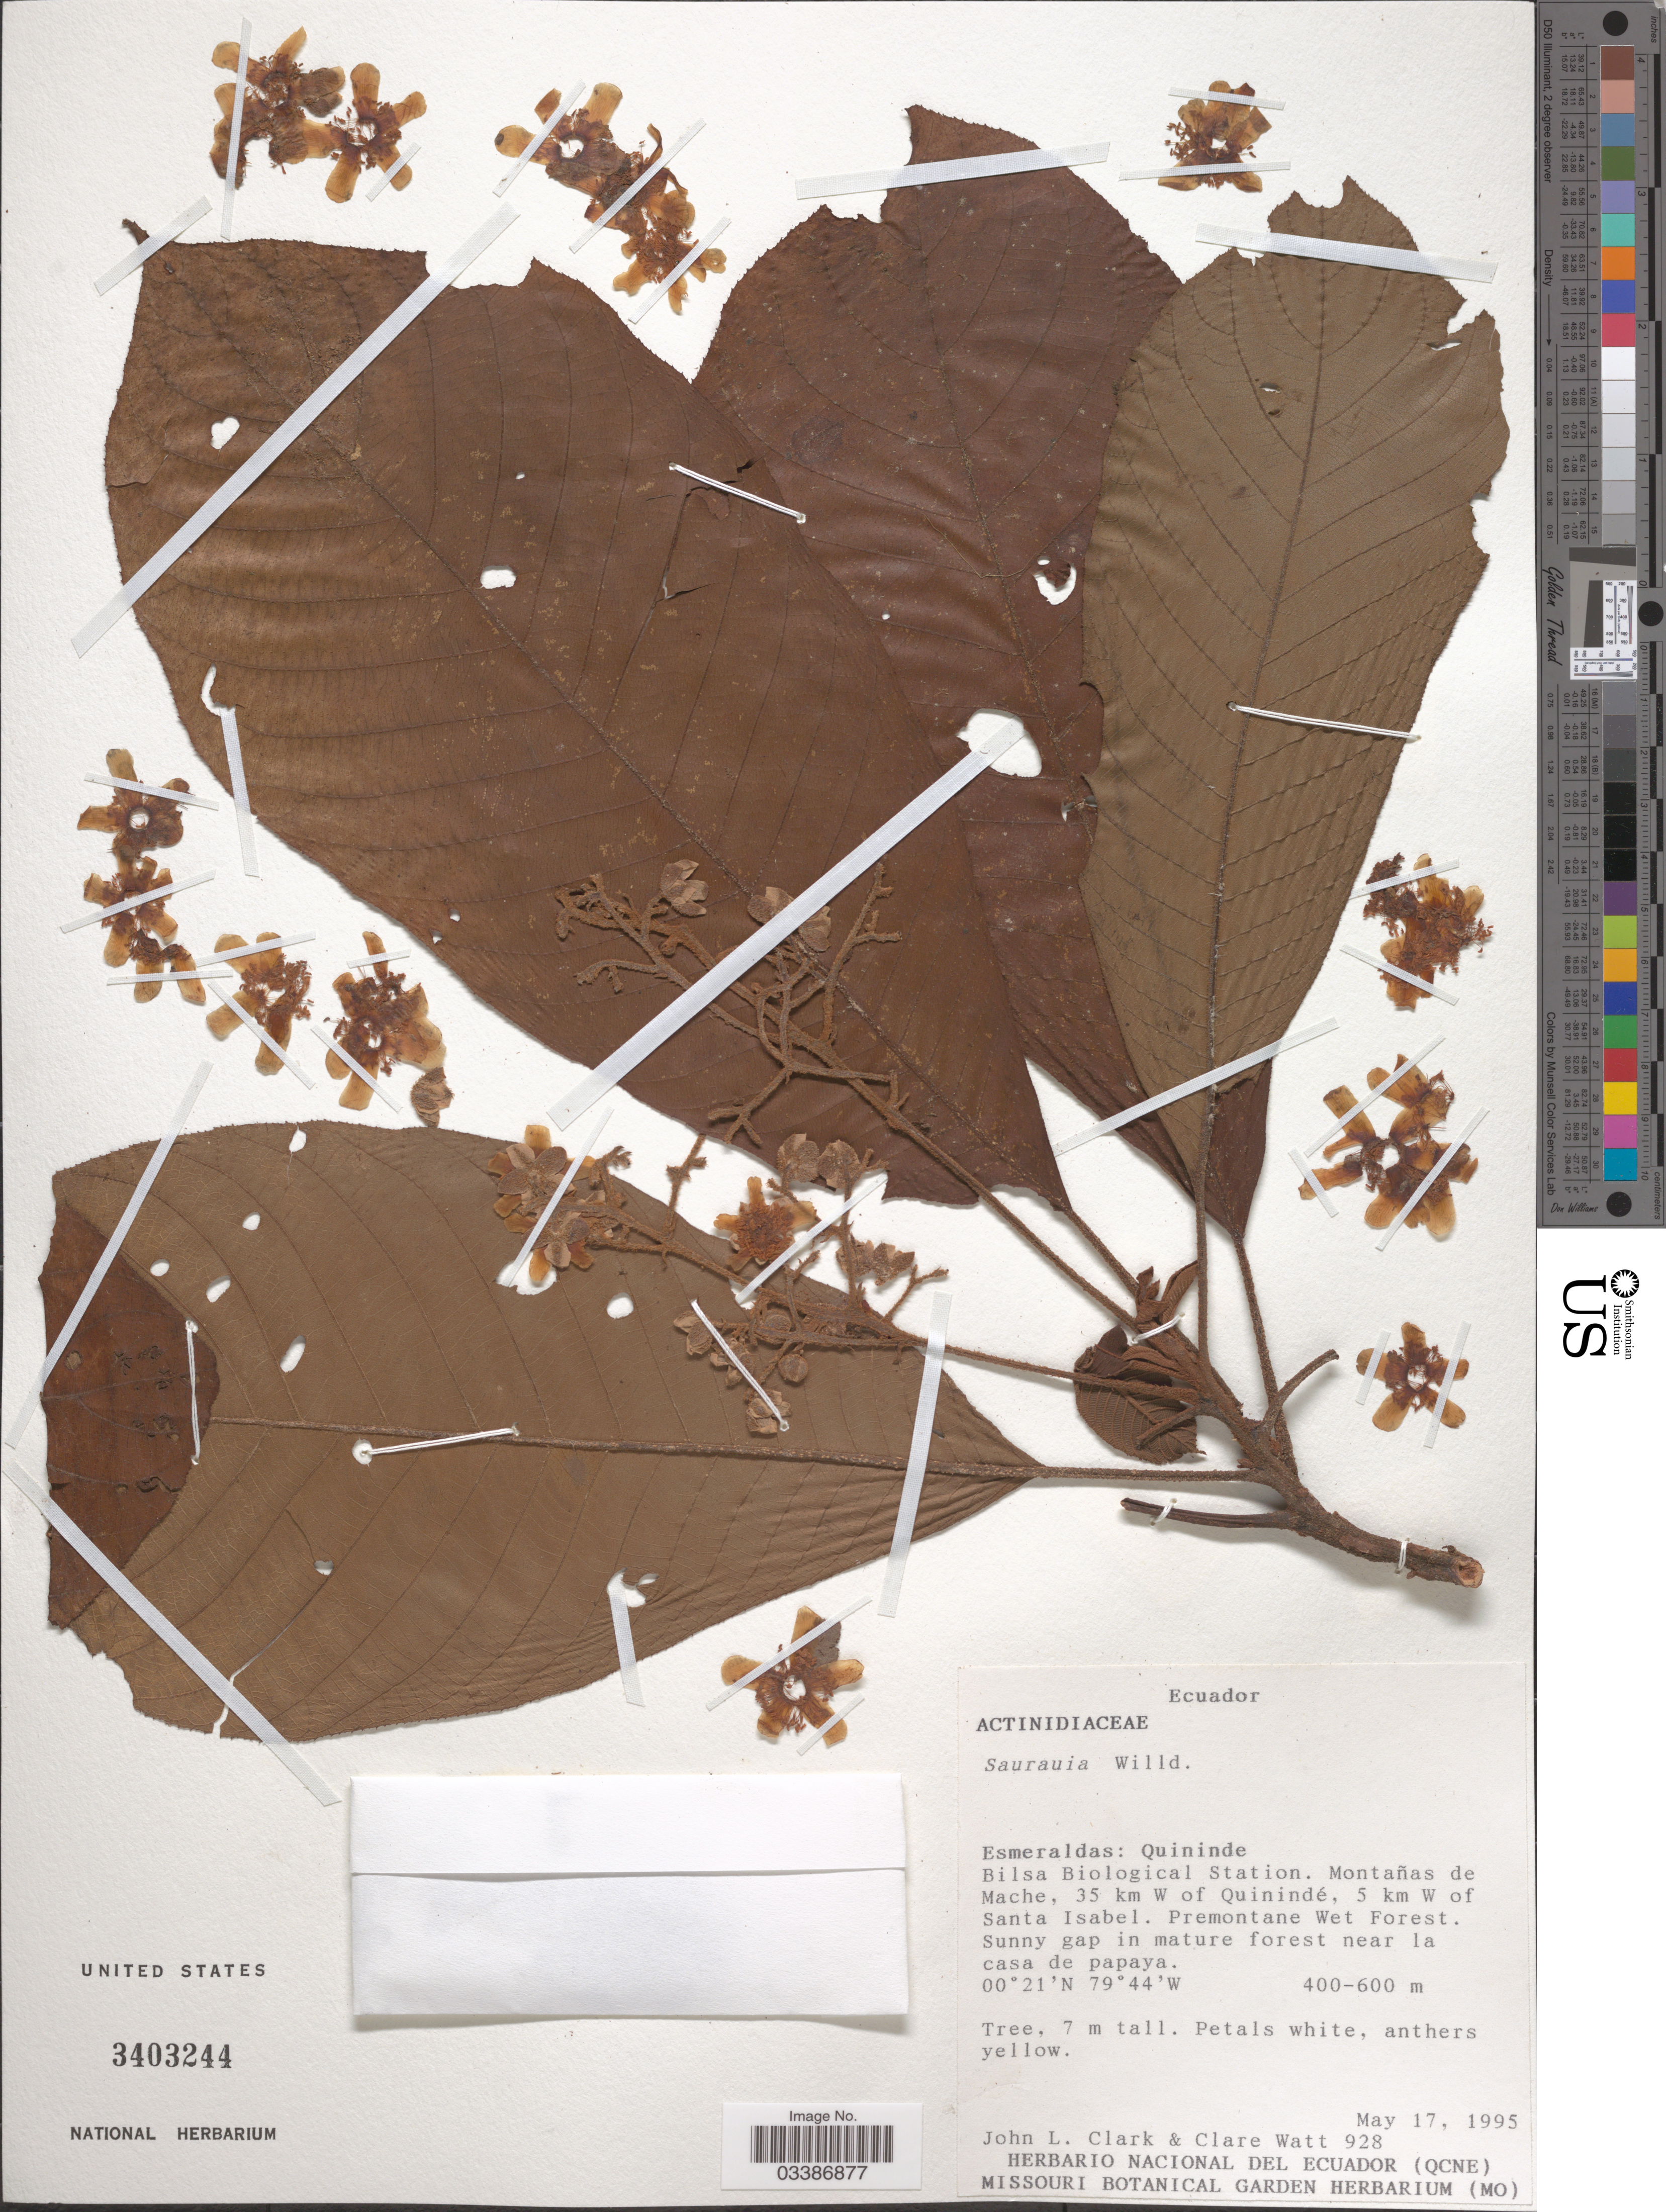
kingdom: Plantae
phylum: Tracheophyta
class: Magnoliopsida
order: Ericales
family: Actinidiaceae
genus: Saurauia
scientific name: Saurauia sp.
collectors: J. L. Clark & C. Watt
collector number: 928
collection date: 1995-05-17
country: Ecuador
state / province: Esmeraldas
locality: Quininde, Bilsa Biological Station. Montañas de Mache, 35 km W of Quinindé, 5 km W of Santa Isabel. Premontane Wet Forest. Sunny gap in mature forest near la casa de papaya.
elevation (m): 400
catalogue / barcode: US 3403244